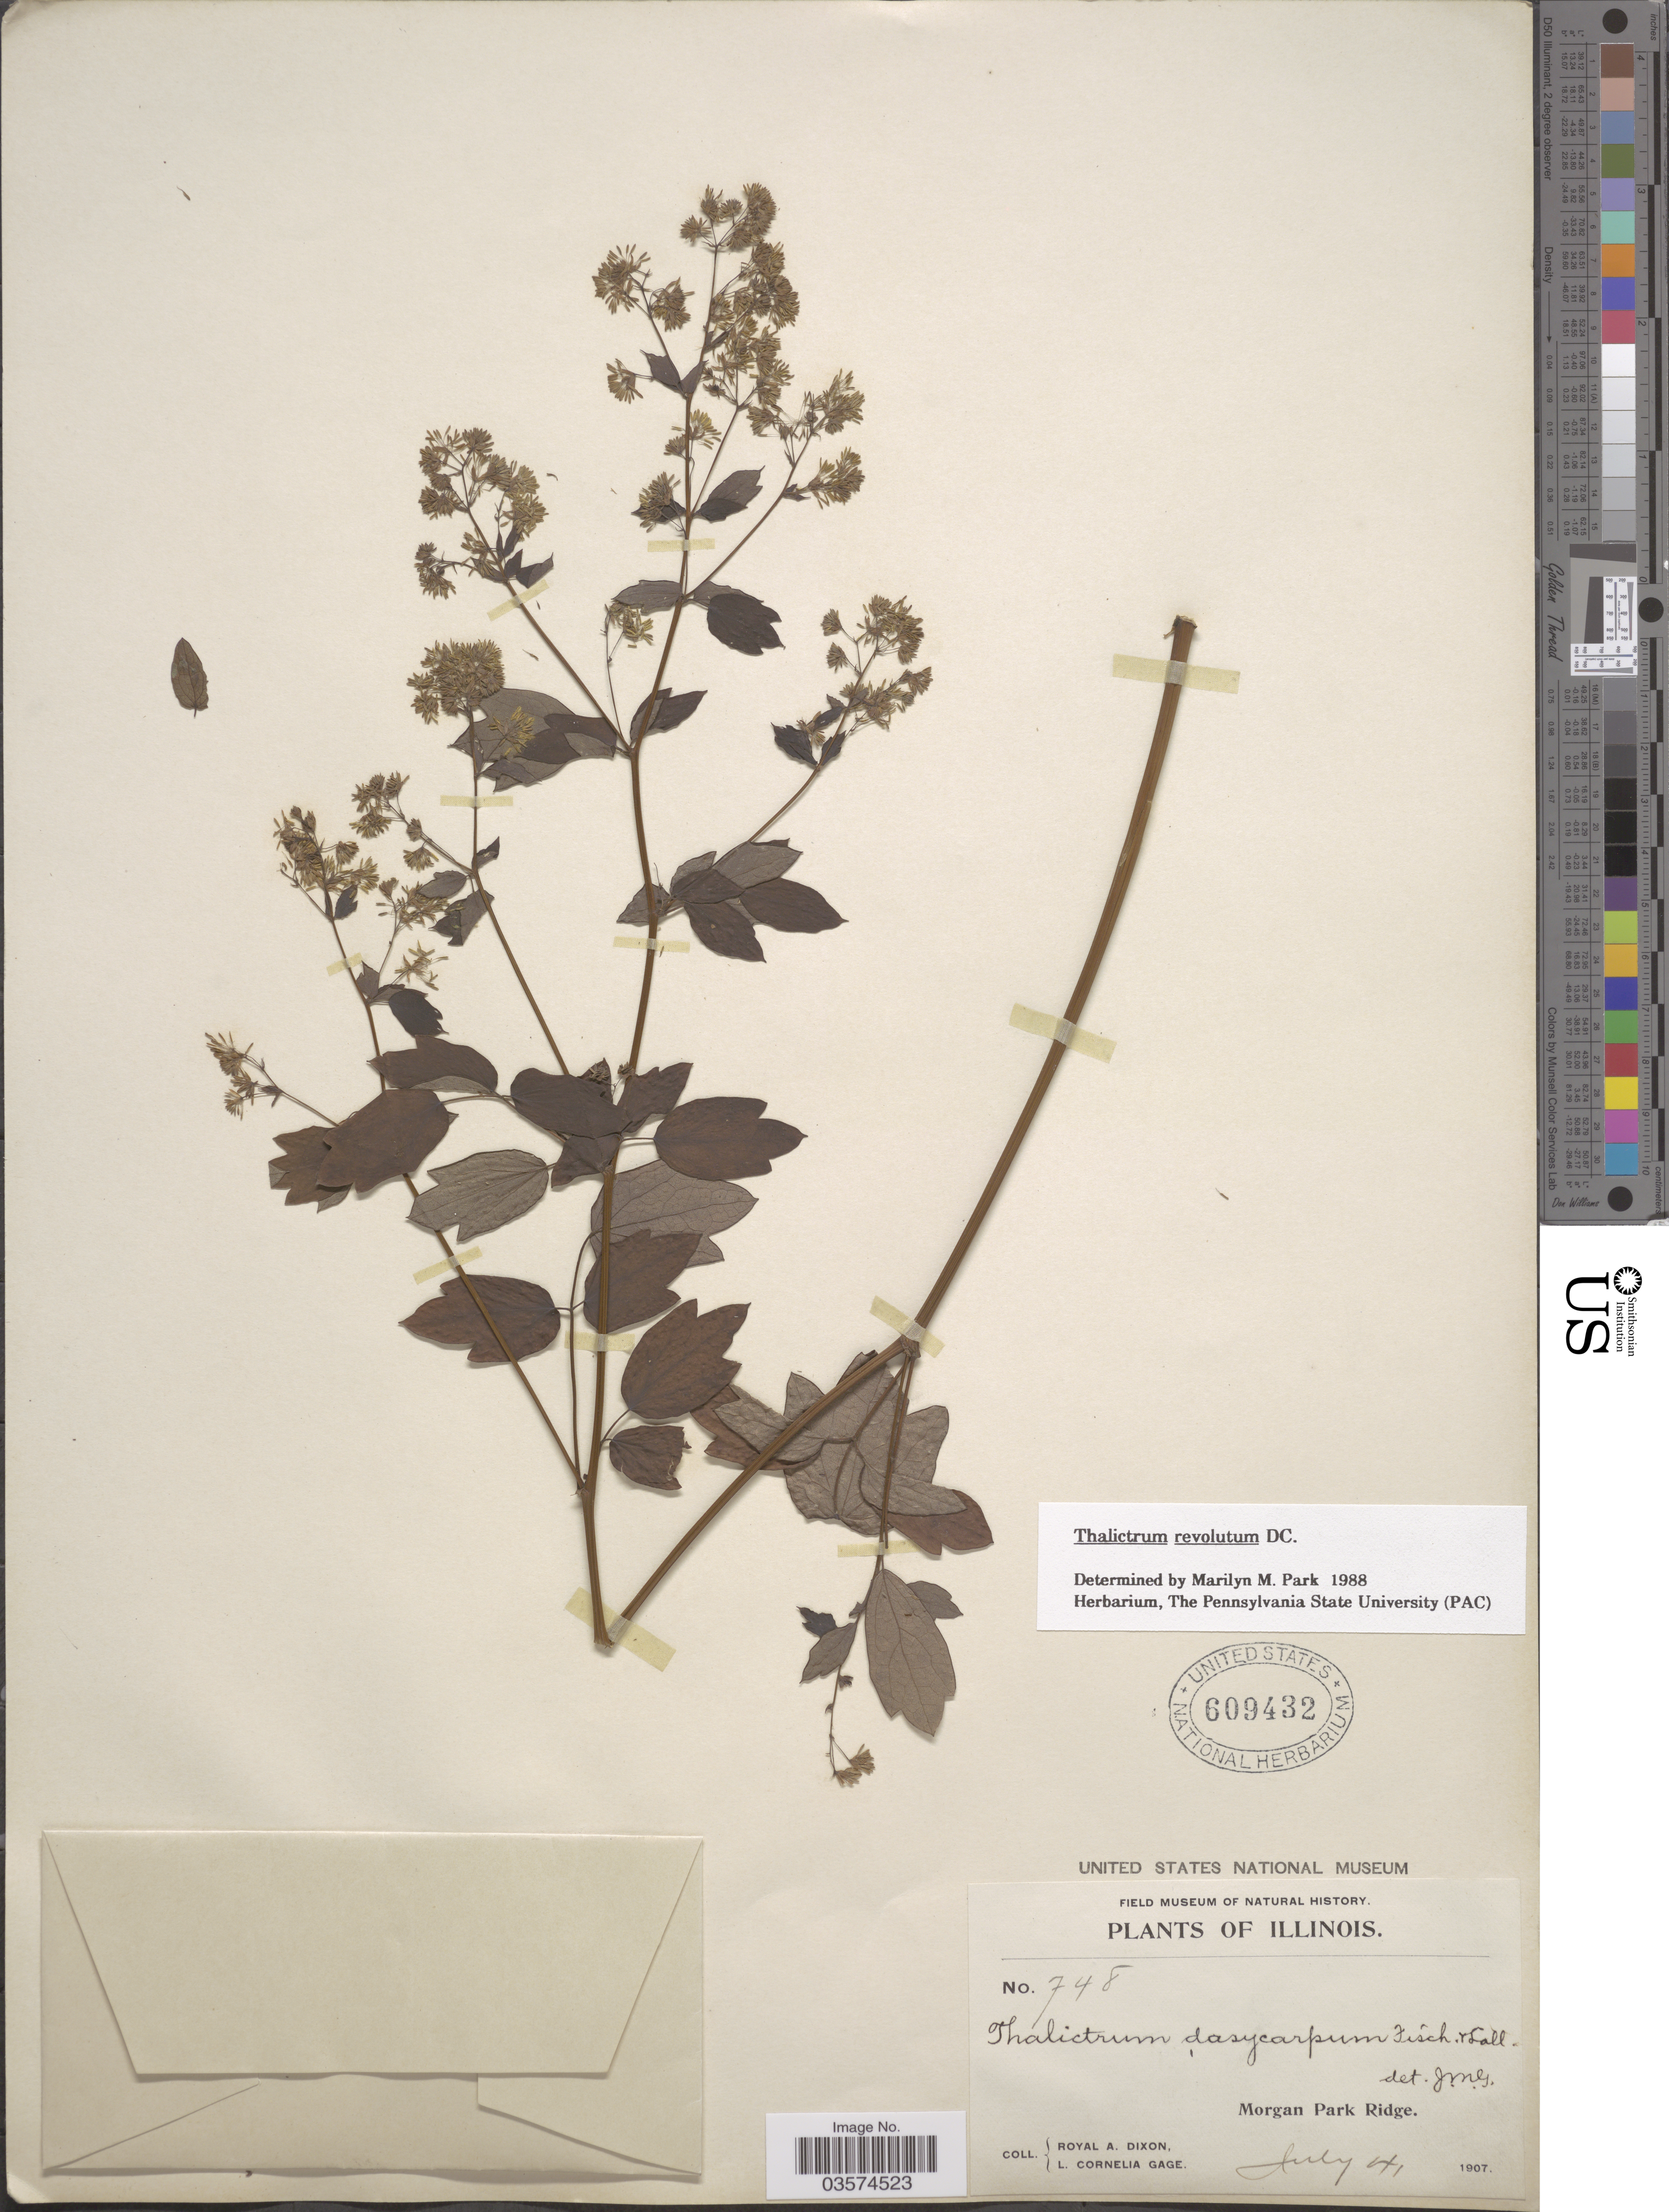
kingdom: Plantae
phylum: Tracheophyta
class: Magnoliopsida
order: Ranunculales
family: Ranunculaceae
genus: Thalictrum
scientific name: Thalictrum amphibolum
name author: Greene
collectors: R. A. Dixon & L. Gage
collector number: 748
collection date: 1907-07-04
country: United States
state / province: Illinois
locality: Morgan Park Ridge.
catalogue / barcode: US 609432